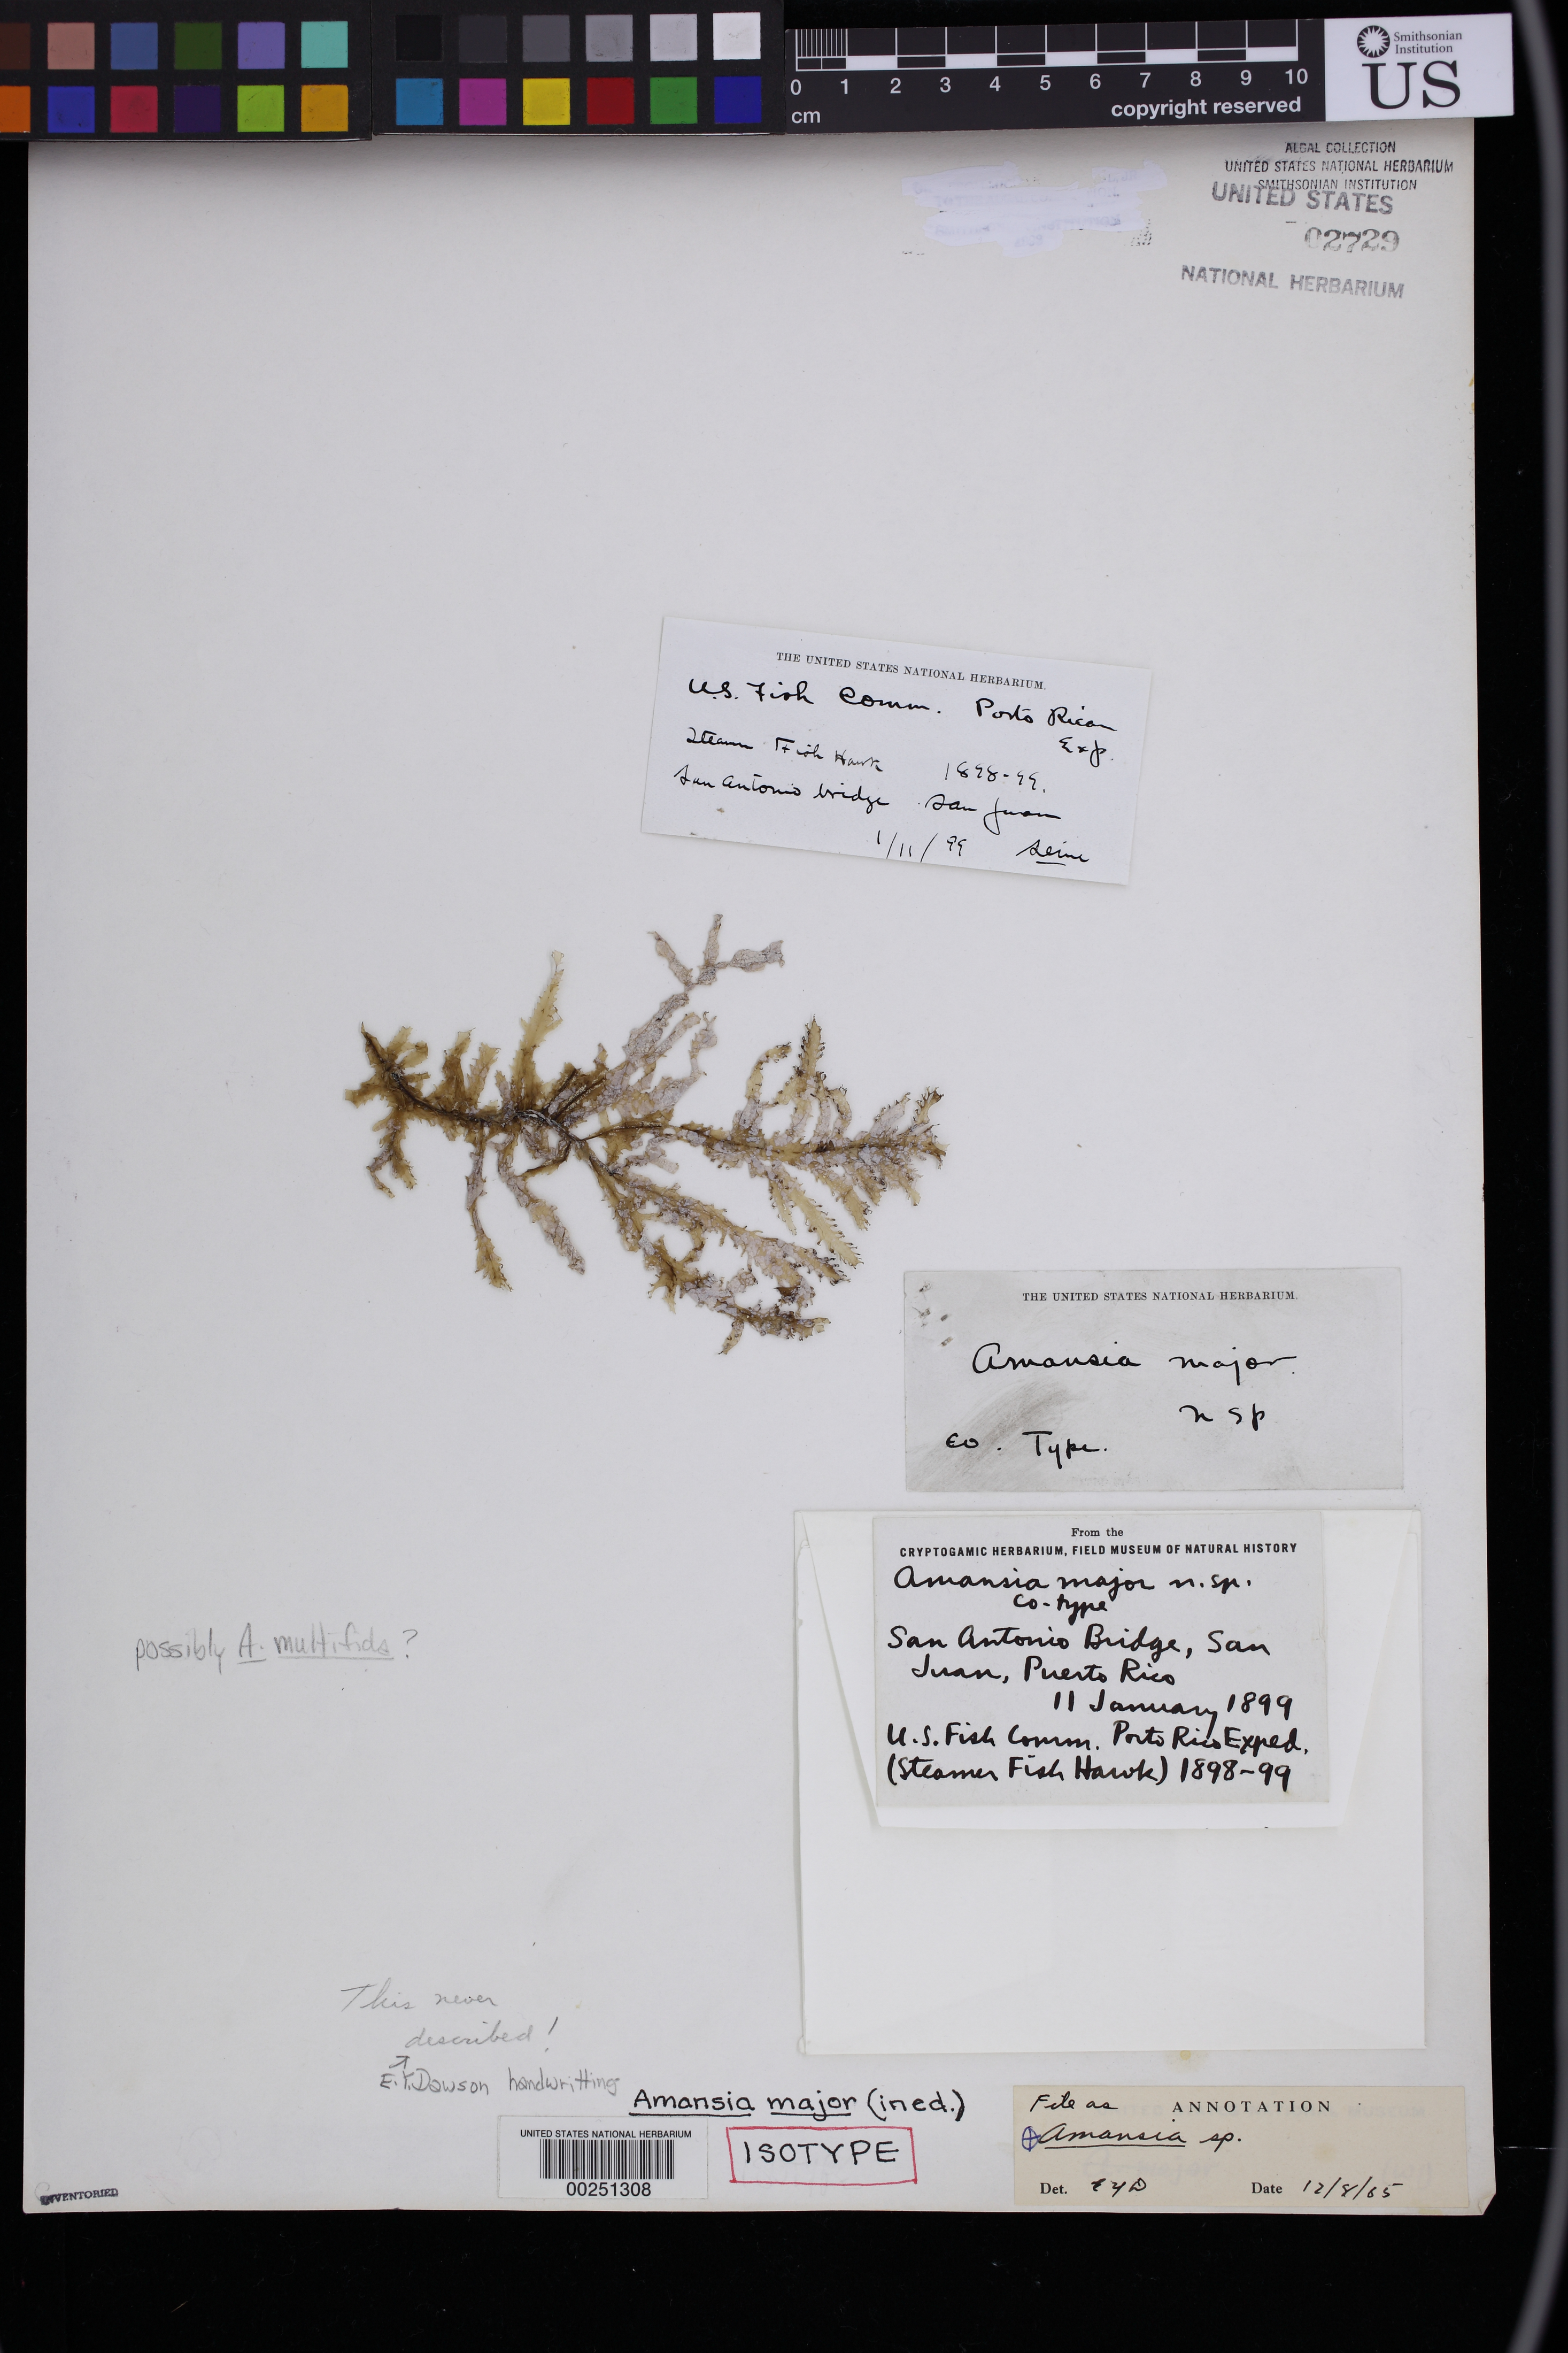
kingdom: Plantae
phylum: Rhodophyta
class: Florideophyceae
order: Ceramiales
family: Rhodomelaceae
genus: Amansia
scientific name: Amansia major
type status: Isotype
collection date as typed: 11 Jan 1899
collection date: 1899-01-11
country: Puerto Rico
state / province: San Juan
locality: San Antonio Bridge, San Juan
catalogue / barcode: US 2729